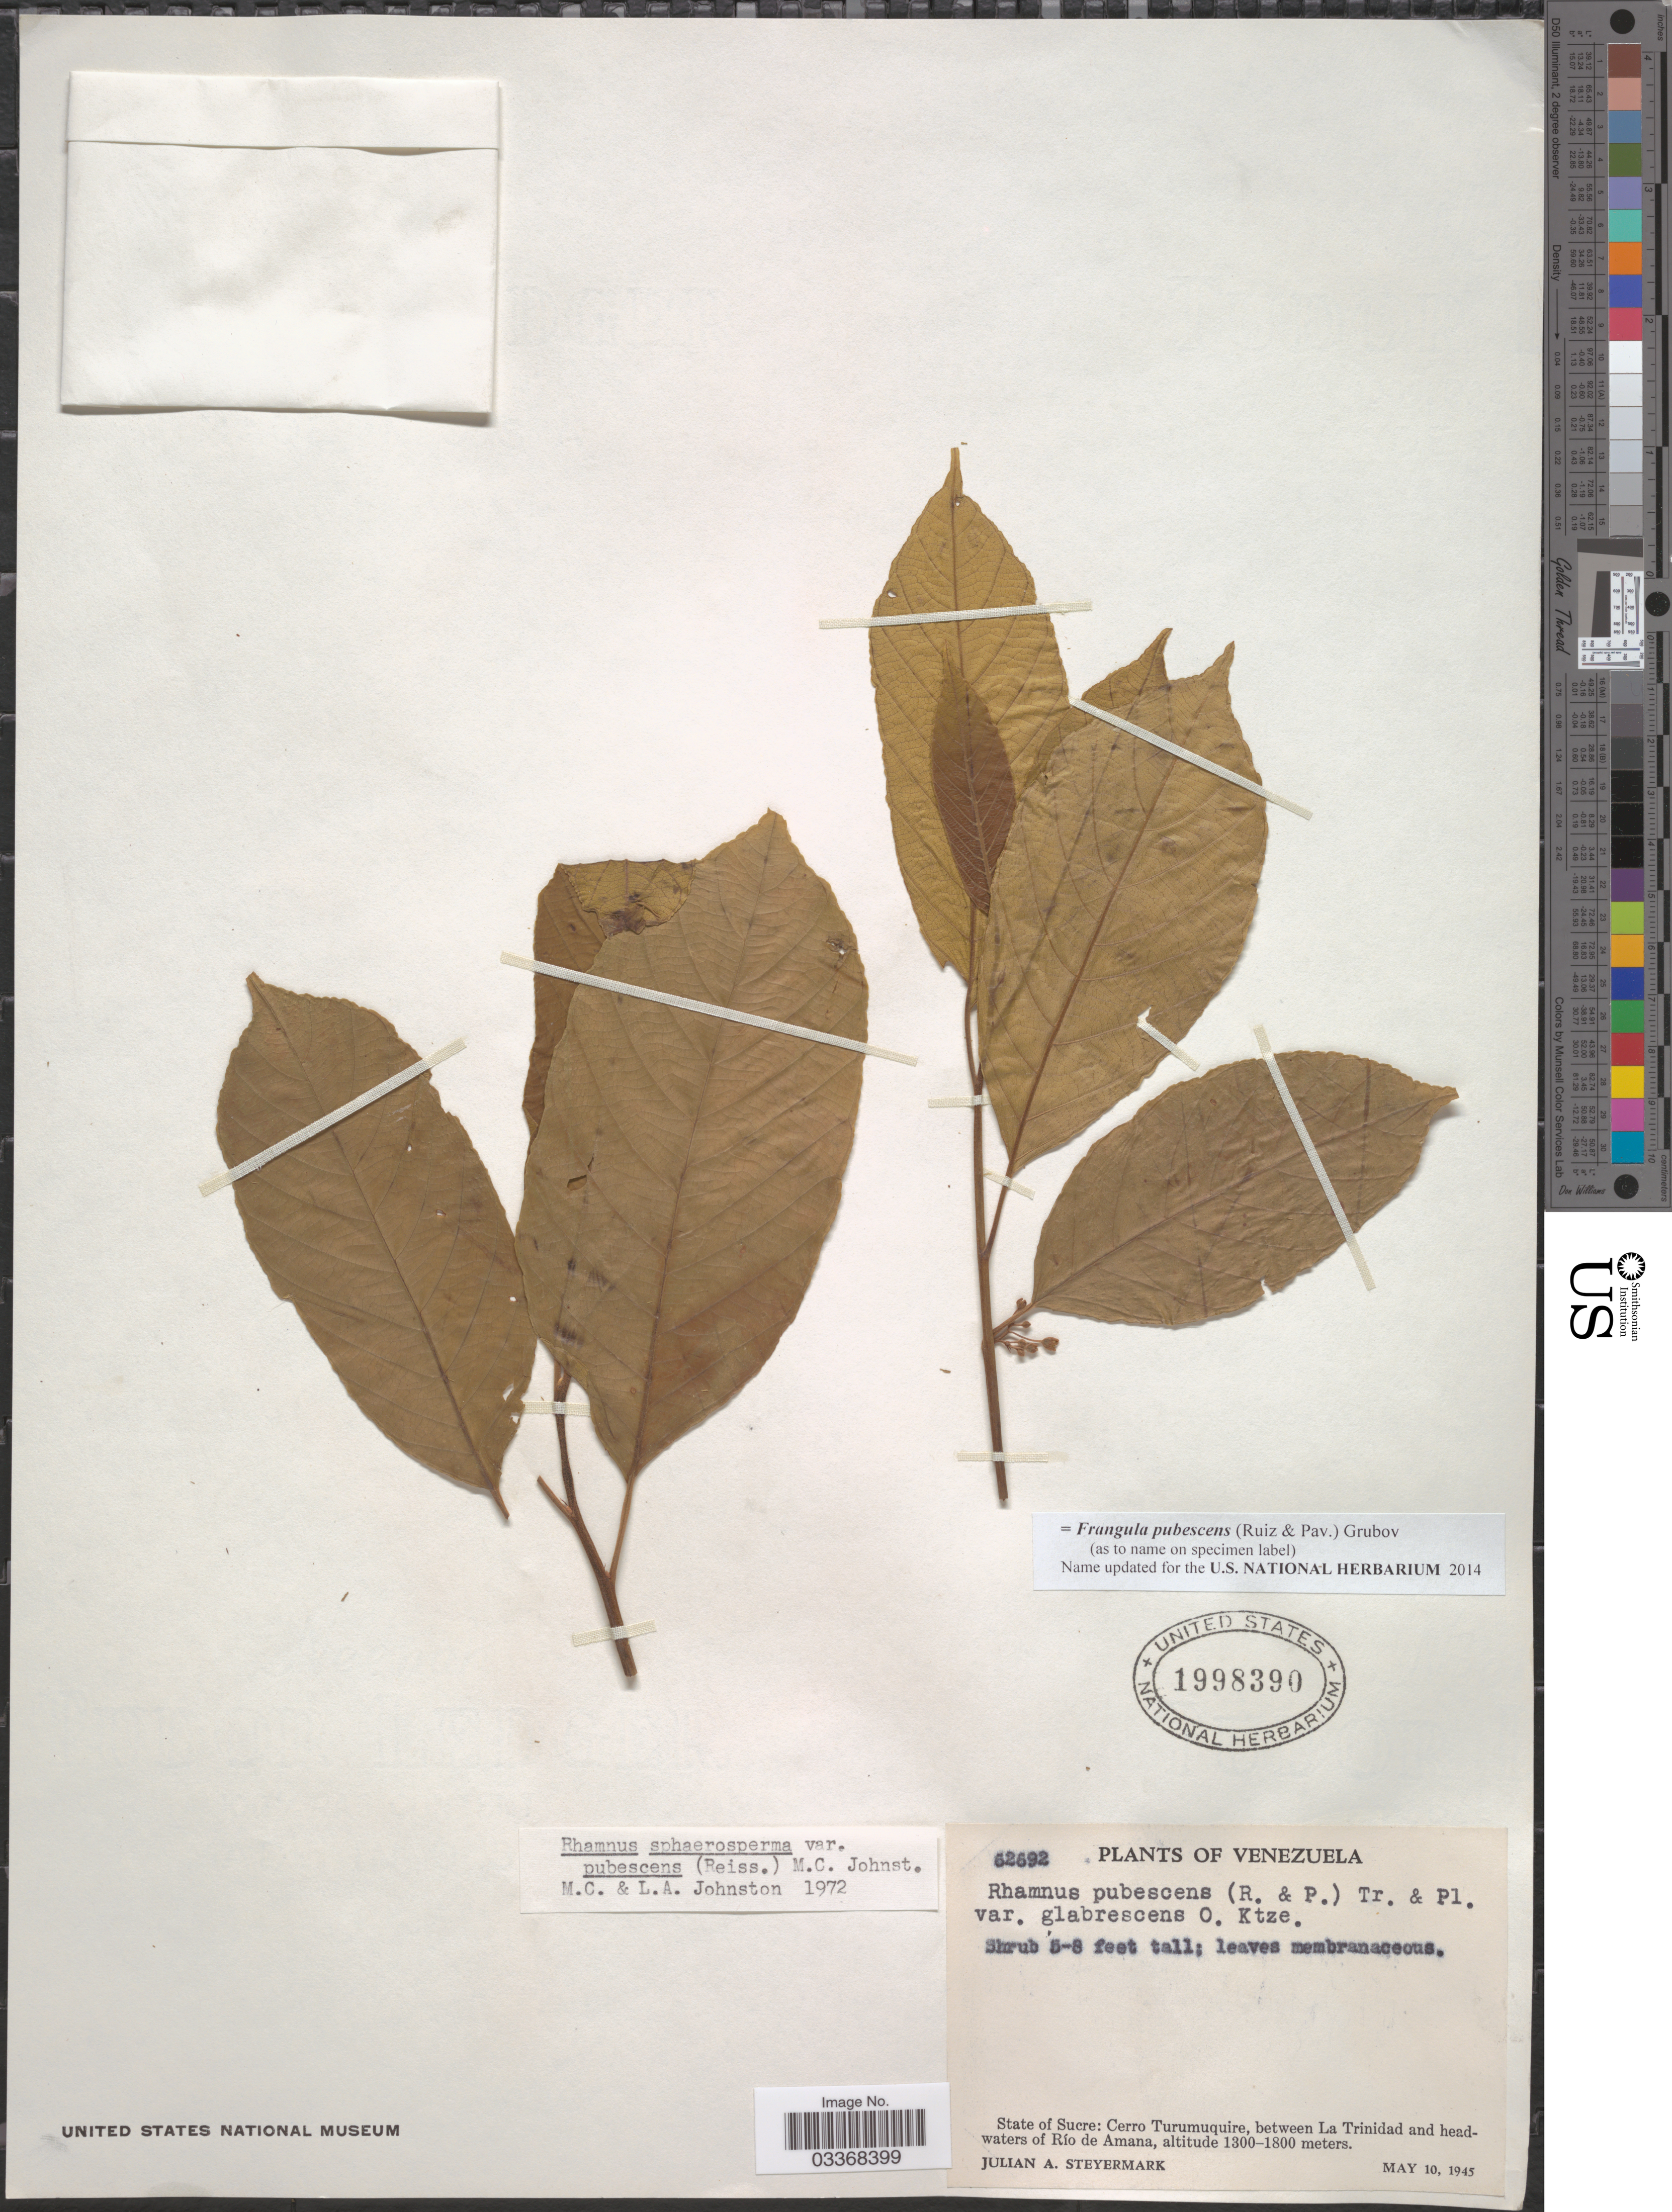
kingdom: Plantae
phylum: Tracheophyta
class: Magnoliopsida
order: Rosales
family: Rhamnaceae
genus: Frangula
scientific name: Frangula pubescens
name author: (Ruiz & Pav.) Grubov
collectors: J. Steyermark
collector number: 62692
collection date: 1945-05-10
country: Venezuela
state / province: Sucre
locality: Cerro Turumuquire, between La Trinidad and headwaters of Río de Amana.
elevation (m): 1300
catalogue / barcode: US 1998390